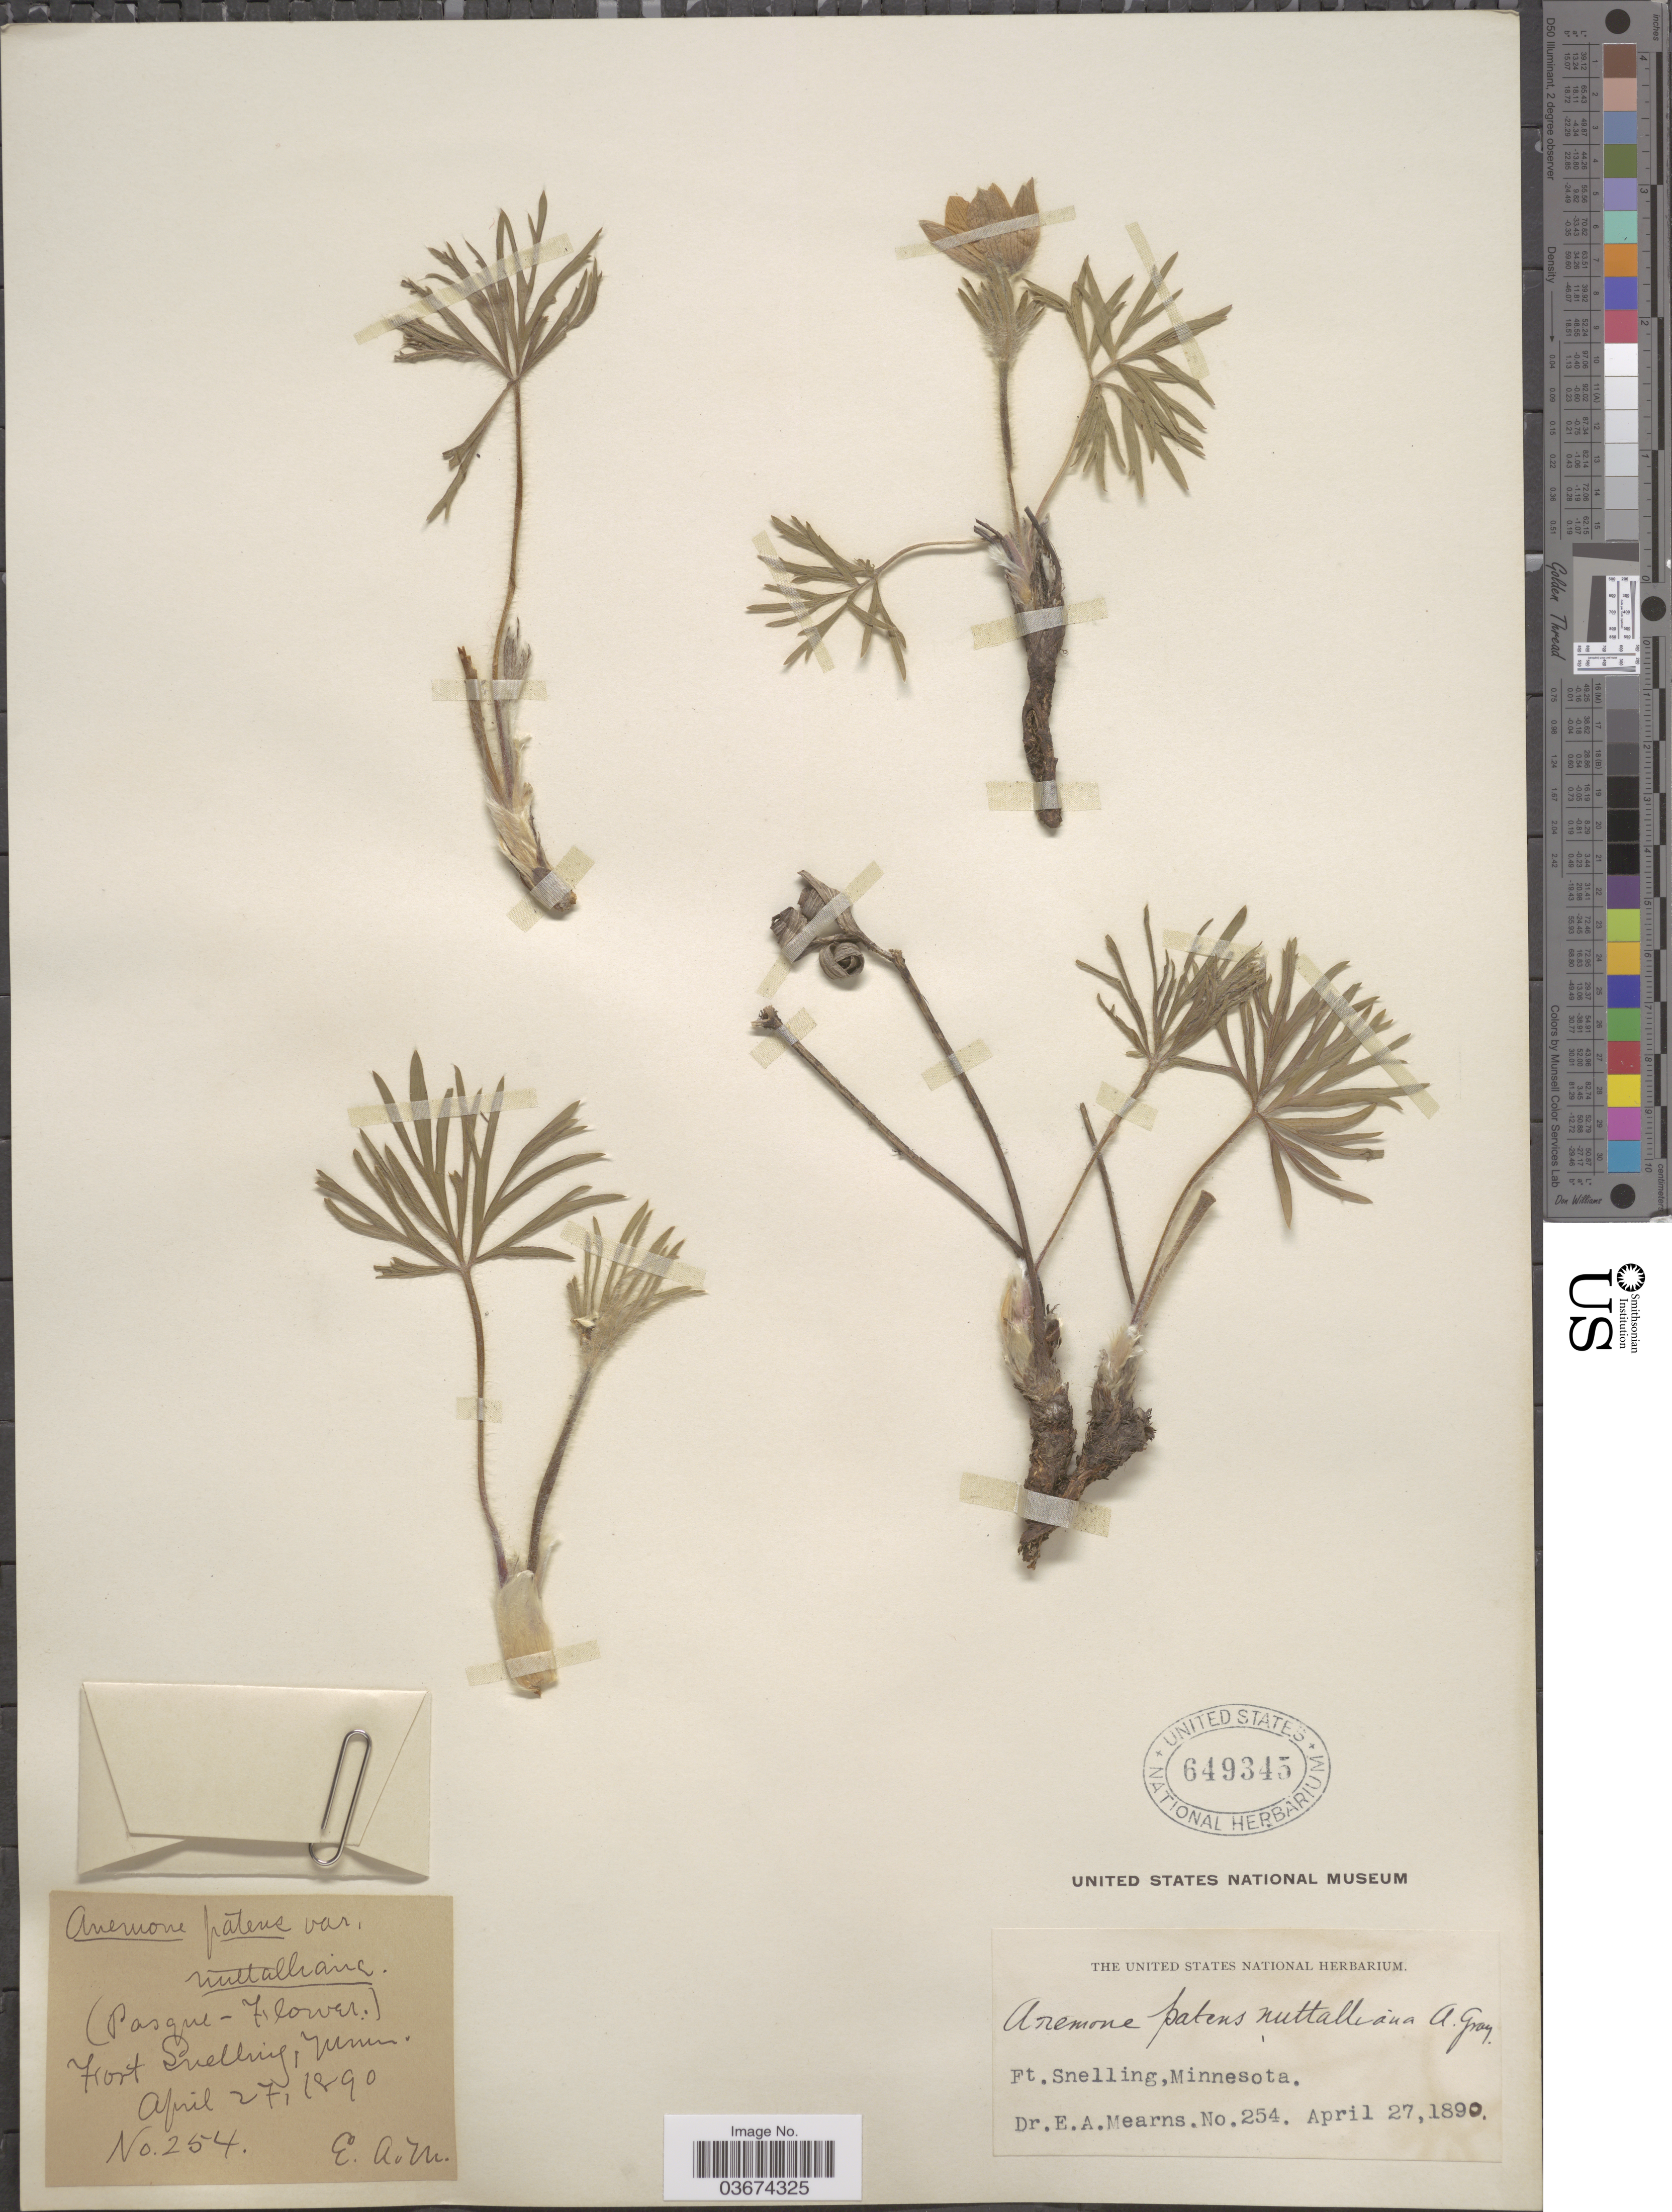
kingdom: Plantae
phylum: Tracheophyta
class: Magnoliopsida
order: Ranunculales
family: Ranunculaceae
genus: Pulsatilla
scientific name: Pulsatilla nuttalliana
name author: (DC.) Bercht. & J. Presl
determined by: Strong, Mark T., (BOT), Smithsonian Institution - National Museum of Natural History (UNITED STATES)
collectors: E. A. Mearns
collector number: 254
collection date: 1890-04-27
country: United States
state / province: Minnesota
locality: Fort snelling.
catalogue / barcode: US 649345